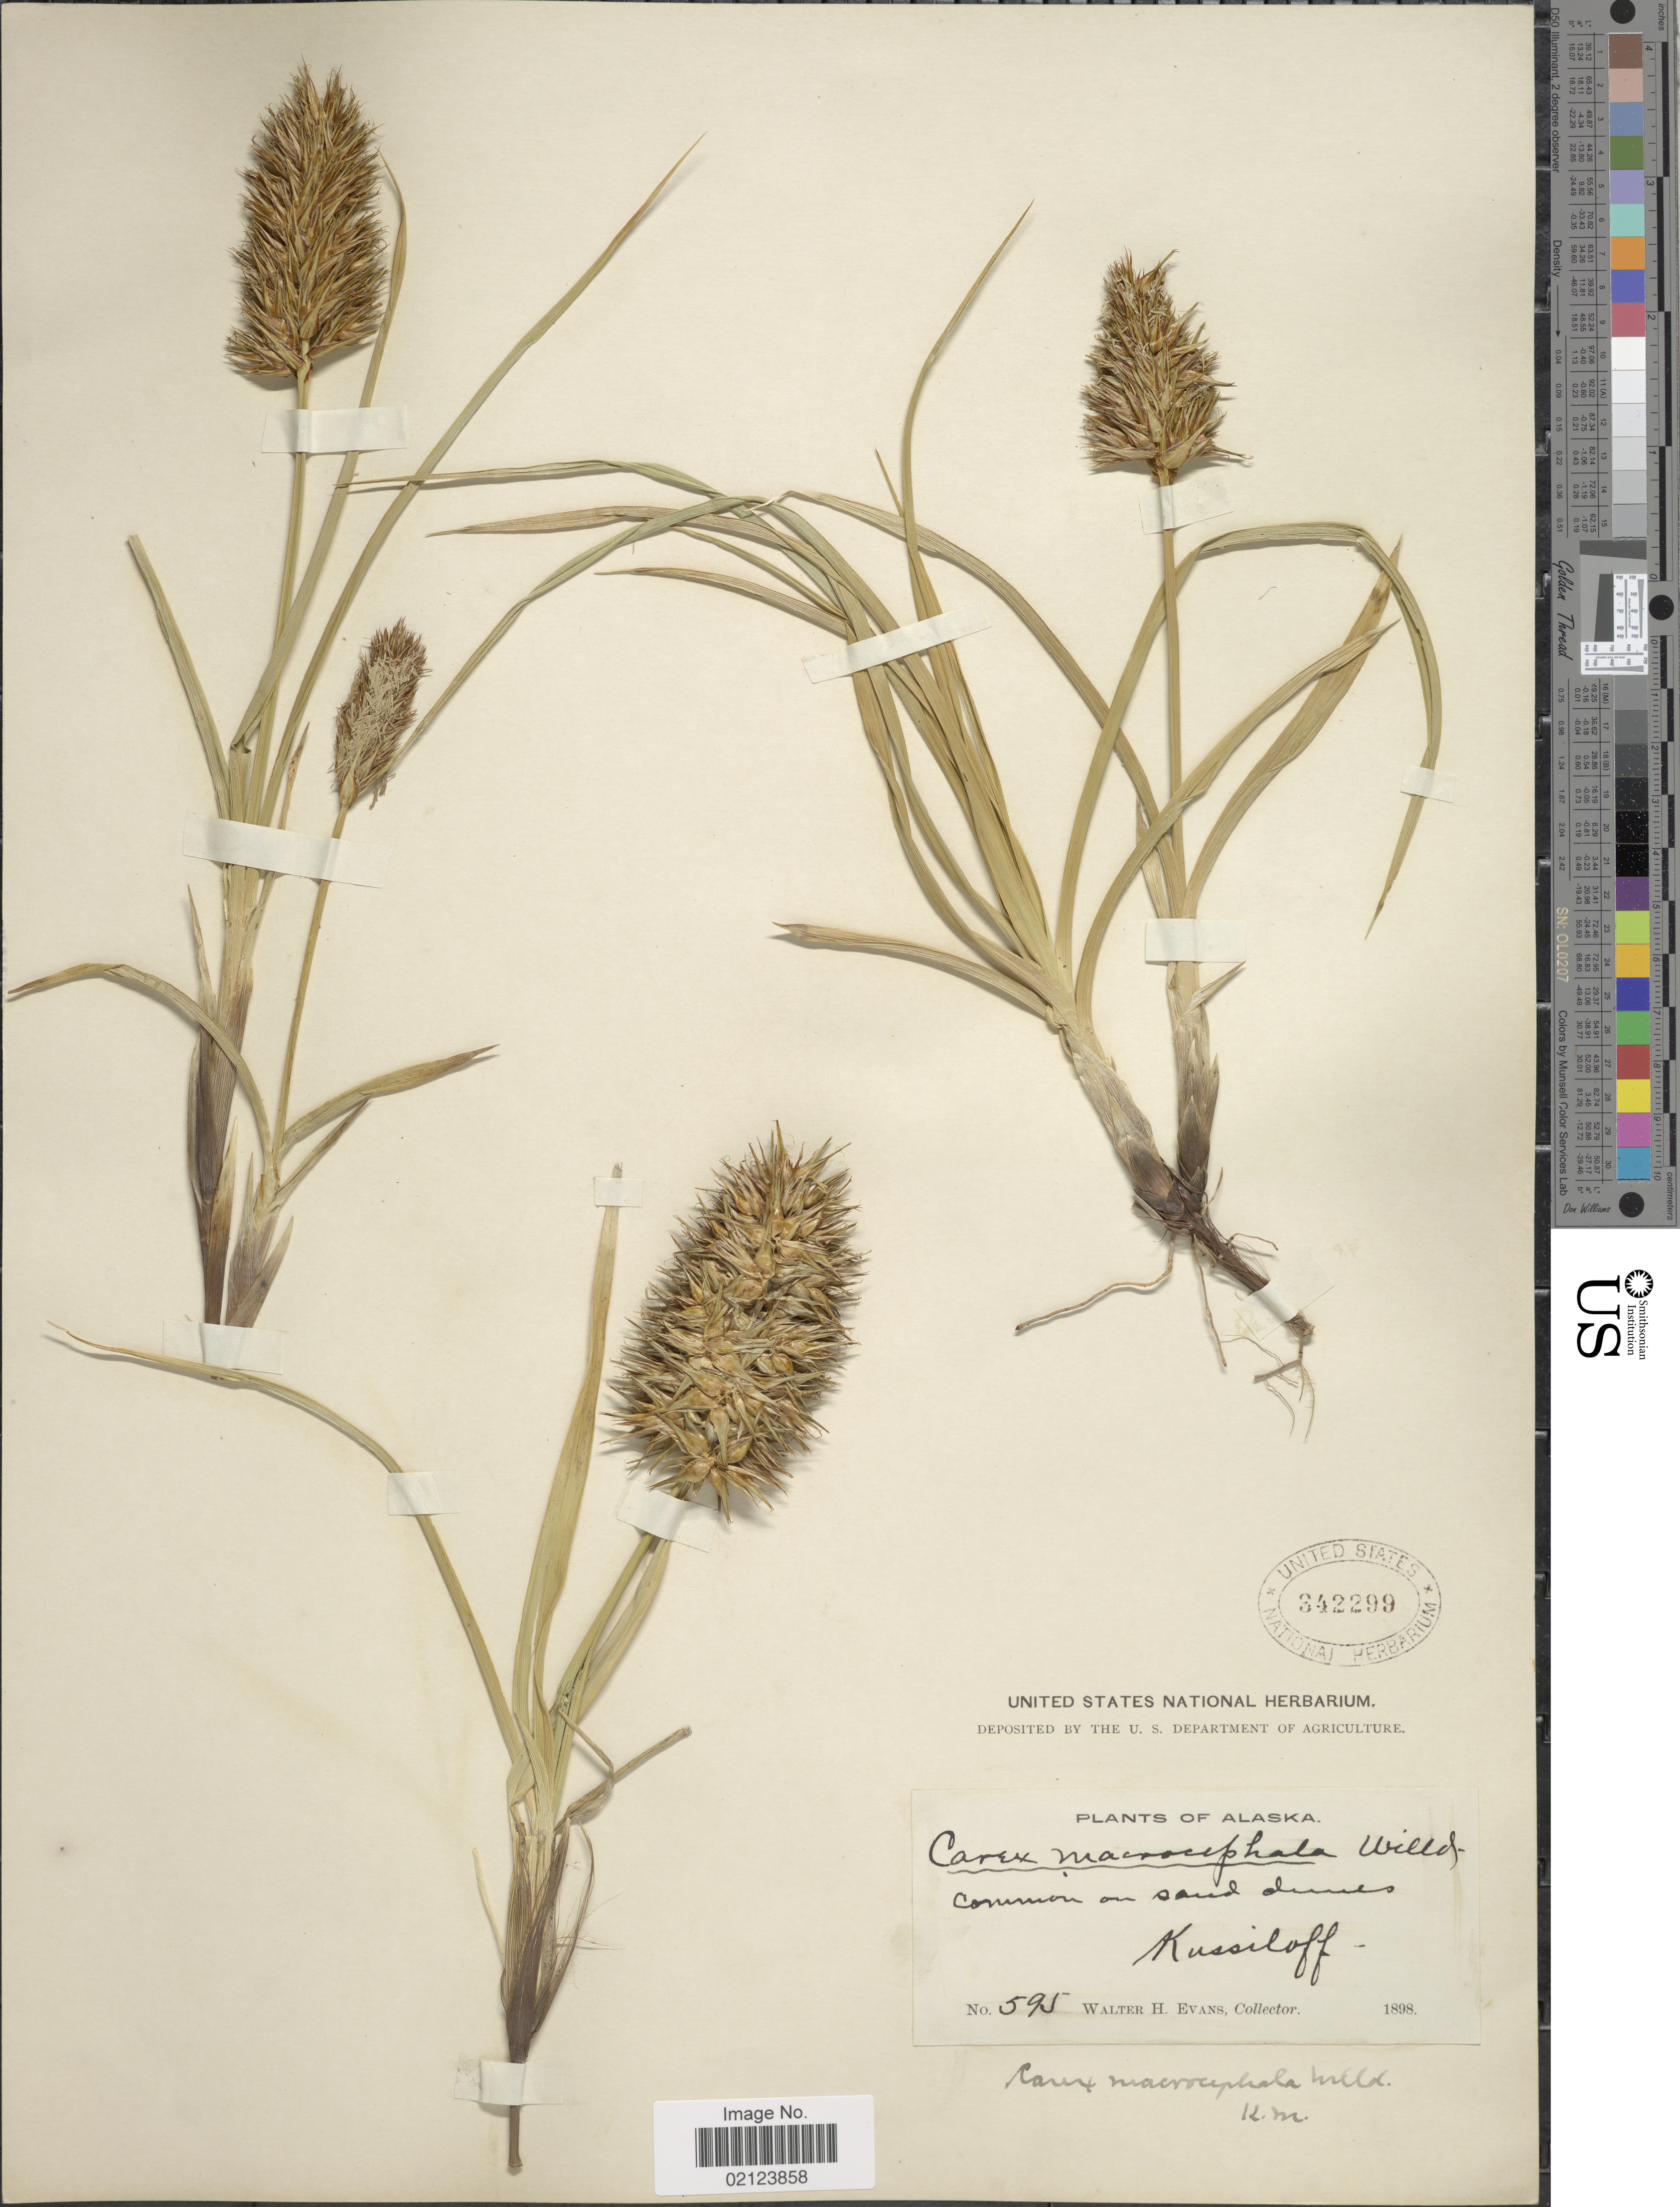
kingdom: Plantae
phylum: Tracheophyta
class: Liliopsida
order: Poales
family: Cyperaceae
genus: Carex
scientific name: Carex macrocephala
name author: Willd. ex Spreng.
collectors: W. H. Evans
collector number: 595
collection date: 1898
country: United States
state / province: Alaska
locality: Common on sand dunes, Kussiloff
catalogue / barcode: US 342299